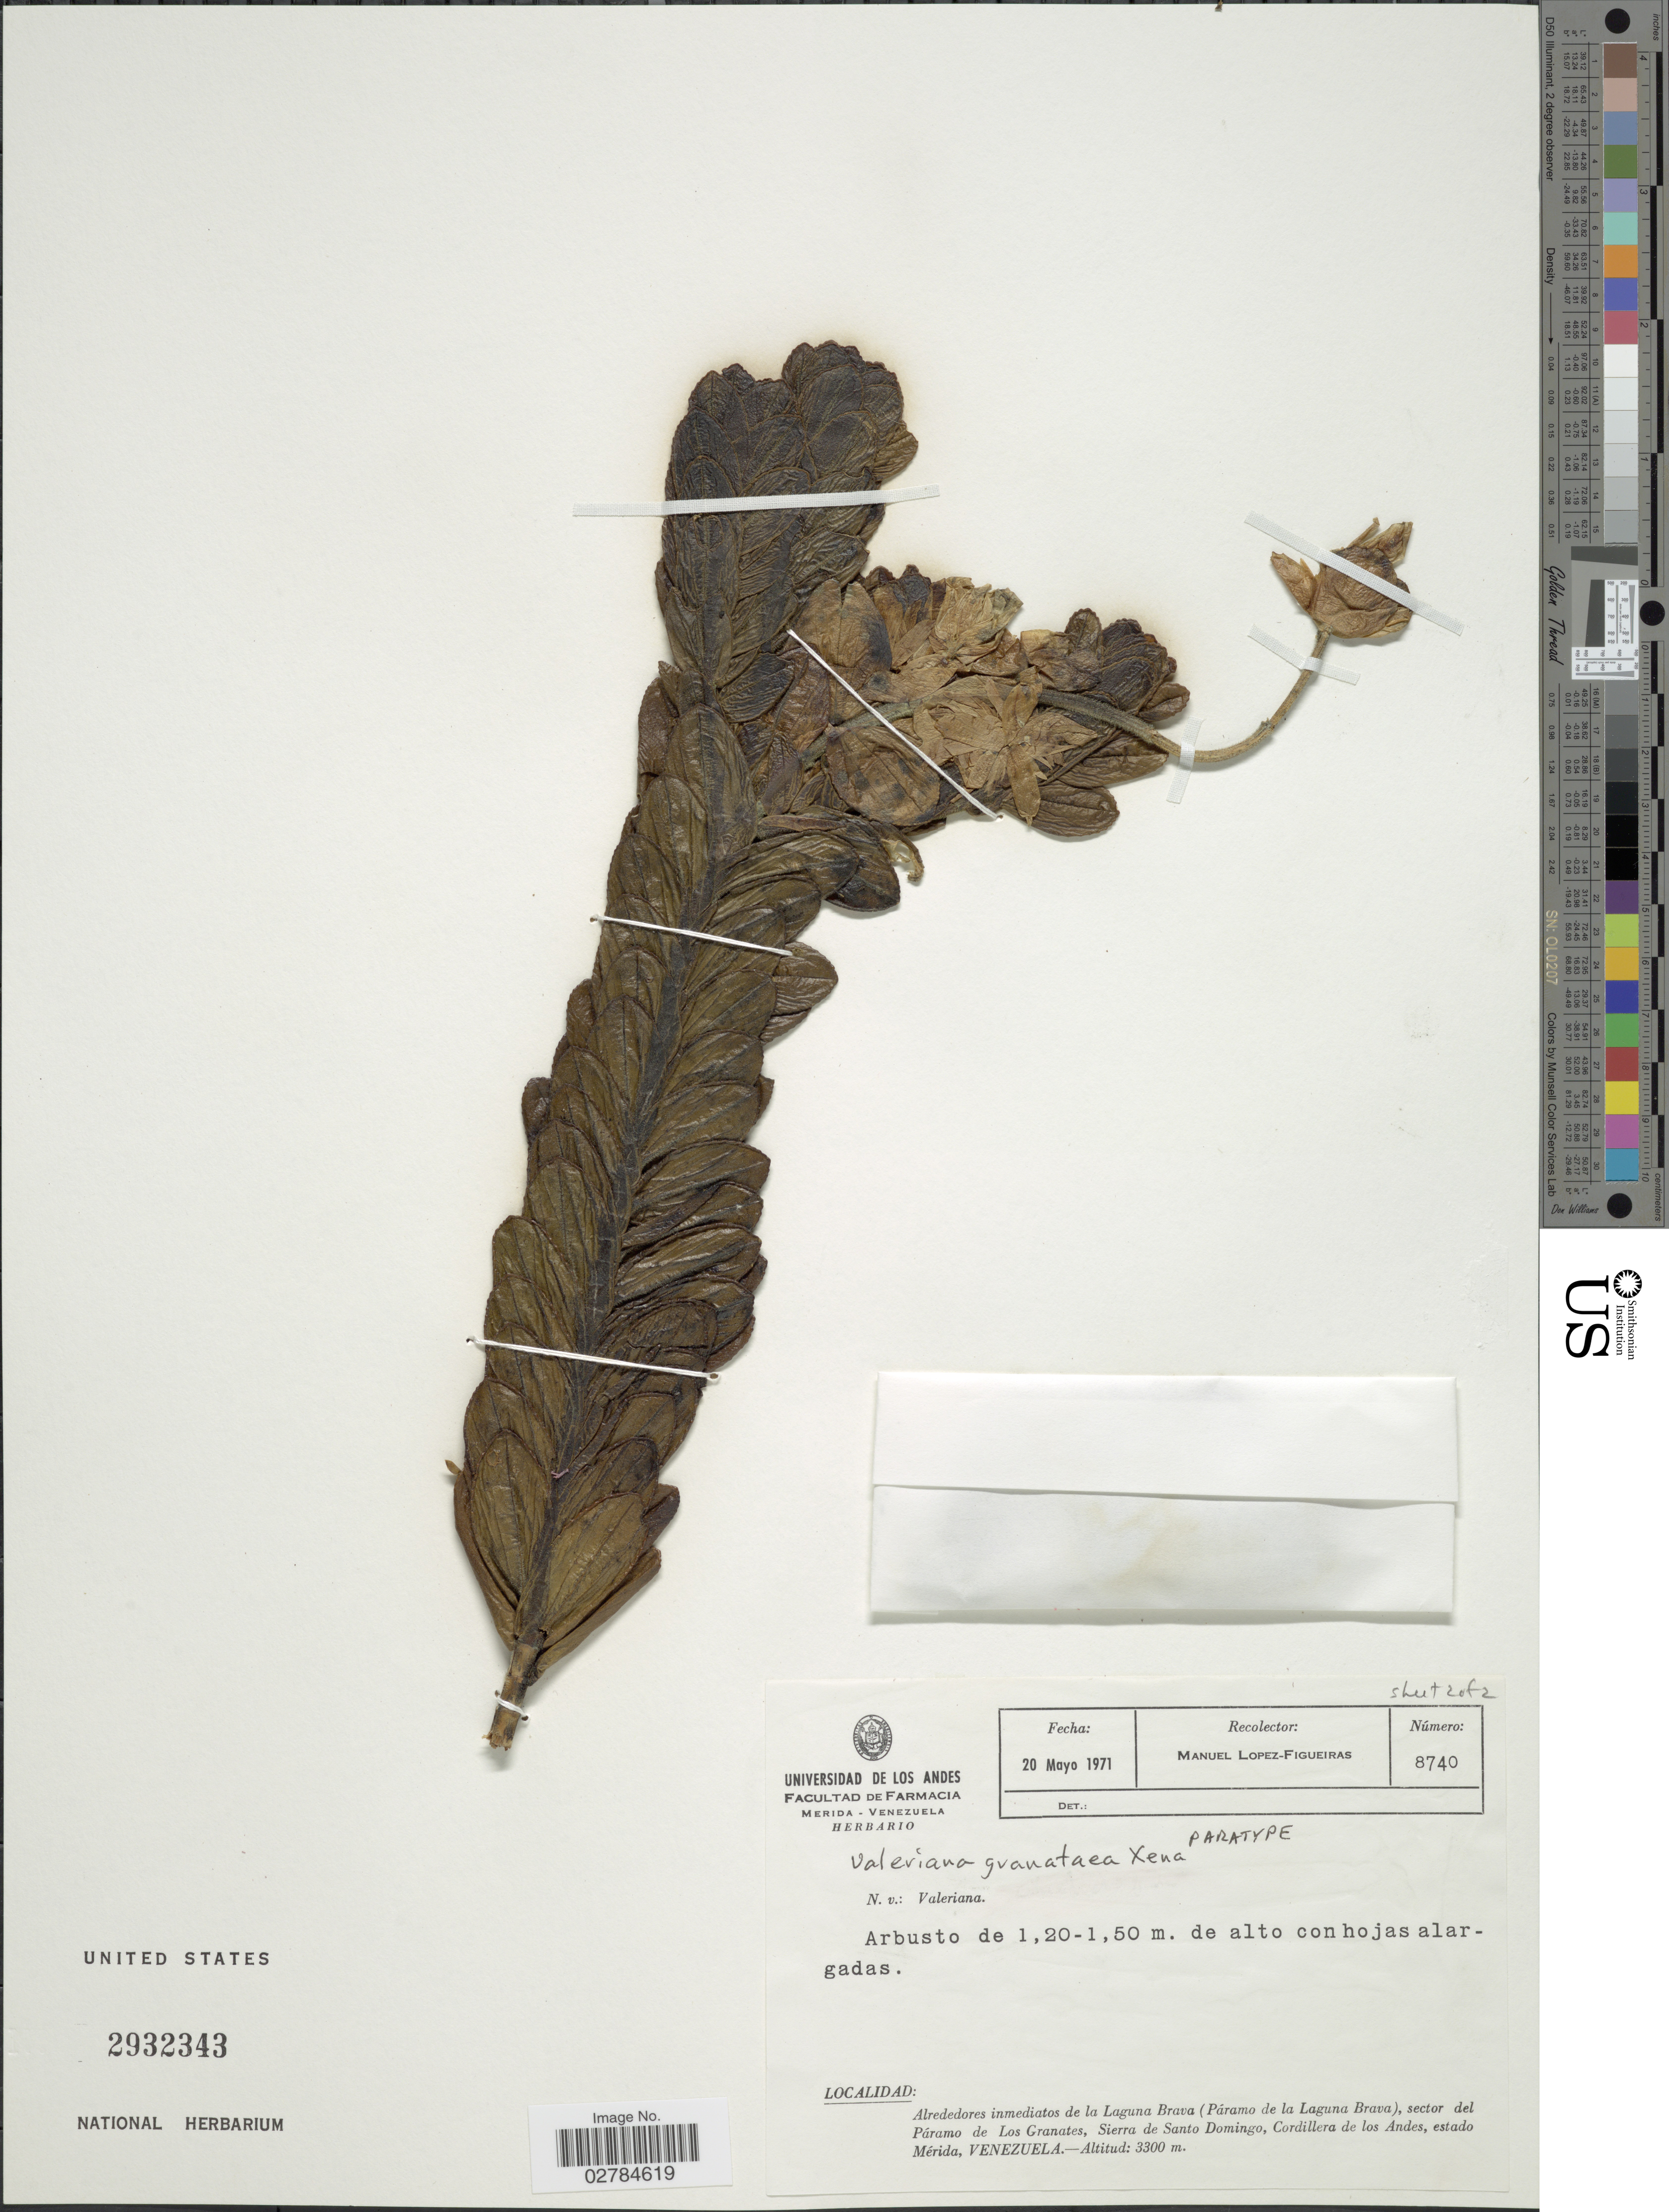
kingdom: Plantae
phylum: Tracheophyta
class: Magnoliopsida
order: Dipsacales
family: Caprifoliaceae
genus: Valeriana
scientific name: Valeriana granataea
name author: Xena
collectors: M. López Figueiras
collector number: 8740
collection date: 1971-05-20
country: Venezuela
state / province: Mérida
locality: Alrededores inmediatos de la Laguna Brava (Páramo de la Laguna Brava), sector del Páramo de Los Granates, Sierra de Santo Domingo, Cordillera de los Andes, estado Mérida.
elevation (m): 3300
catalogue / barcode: US 2932343